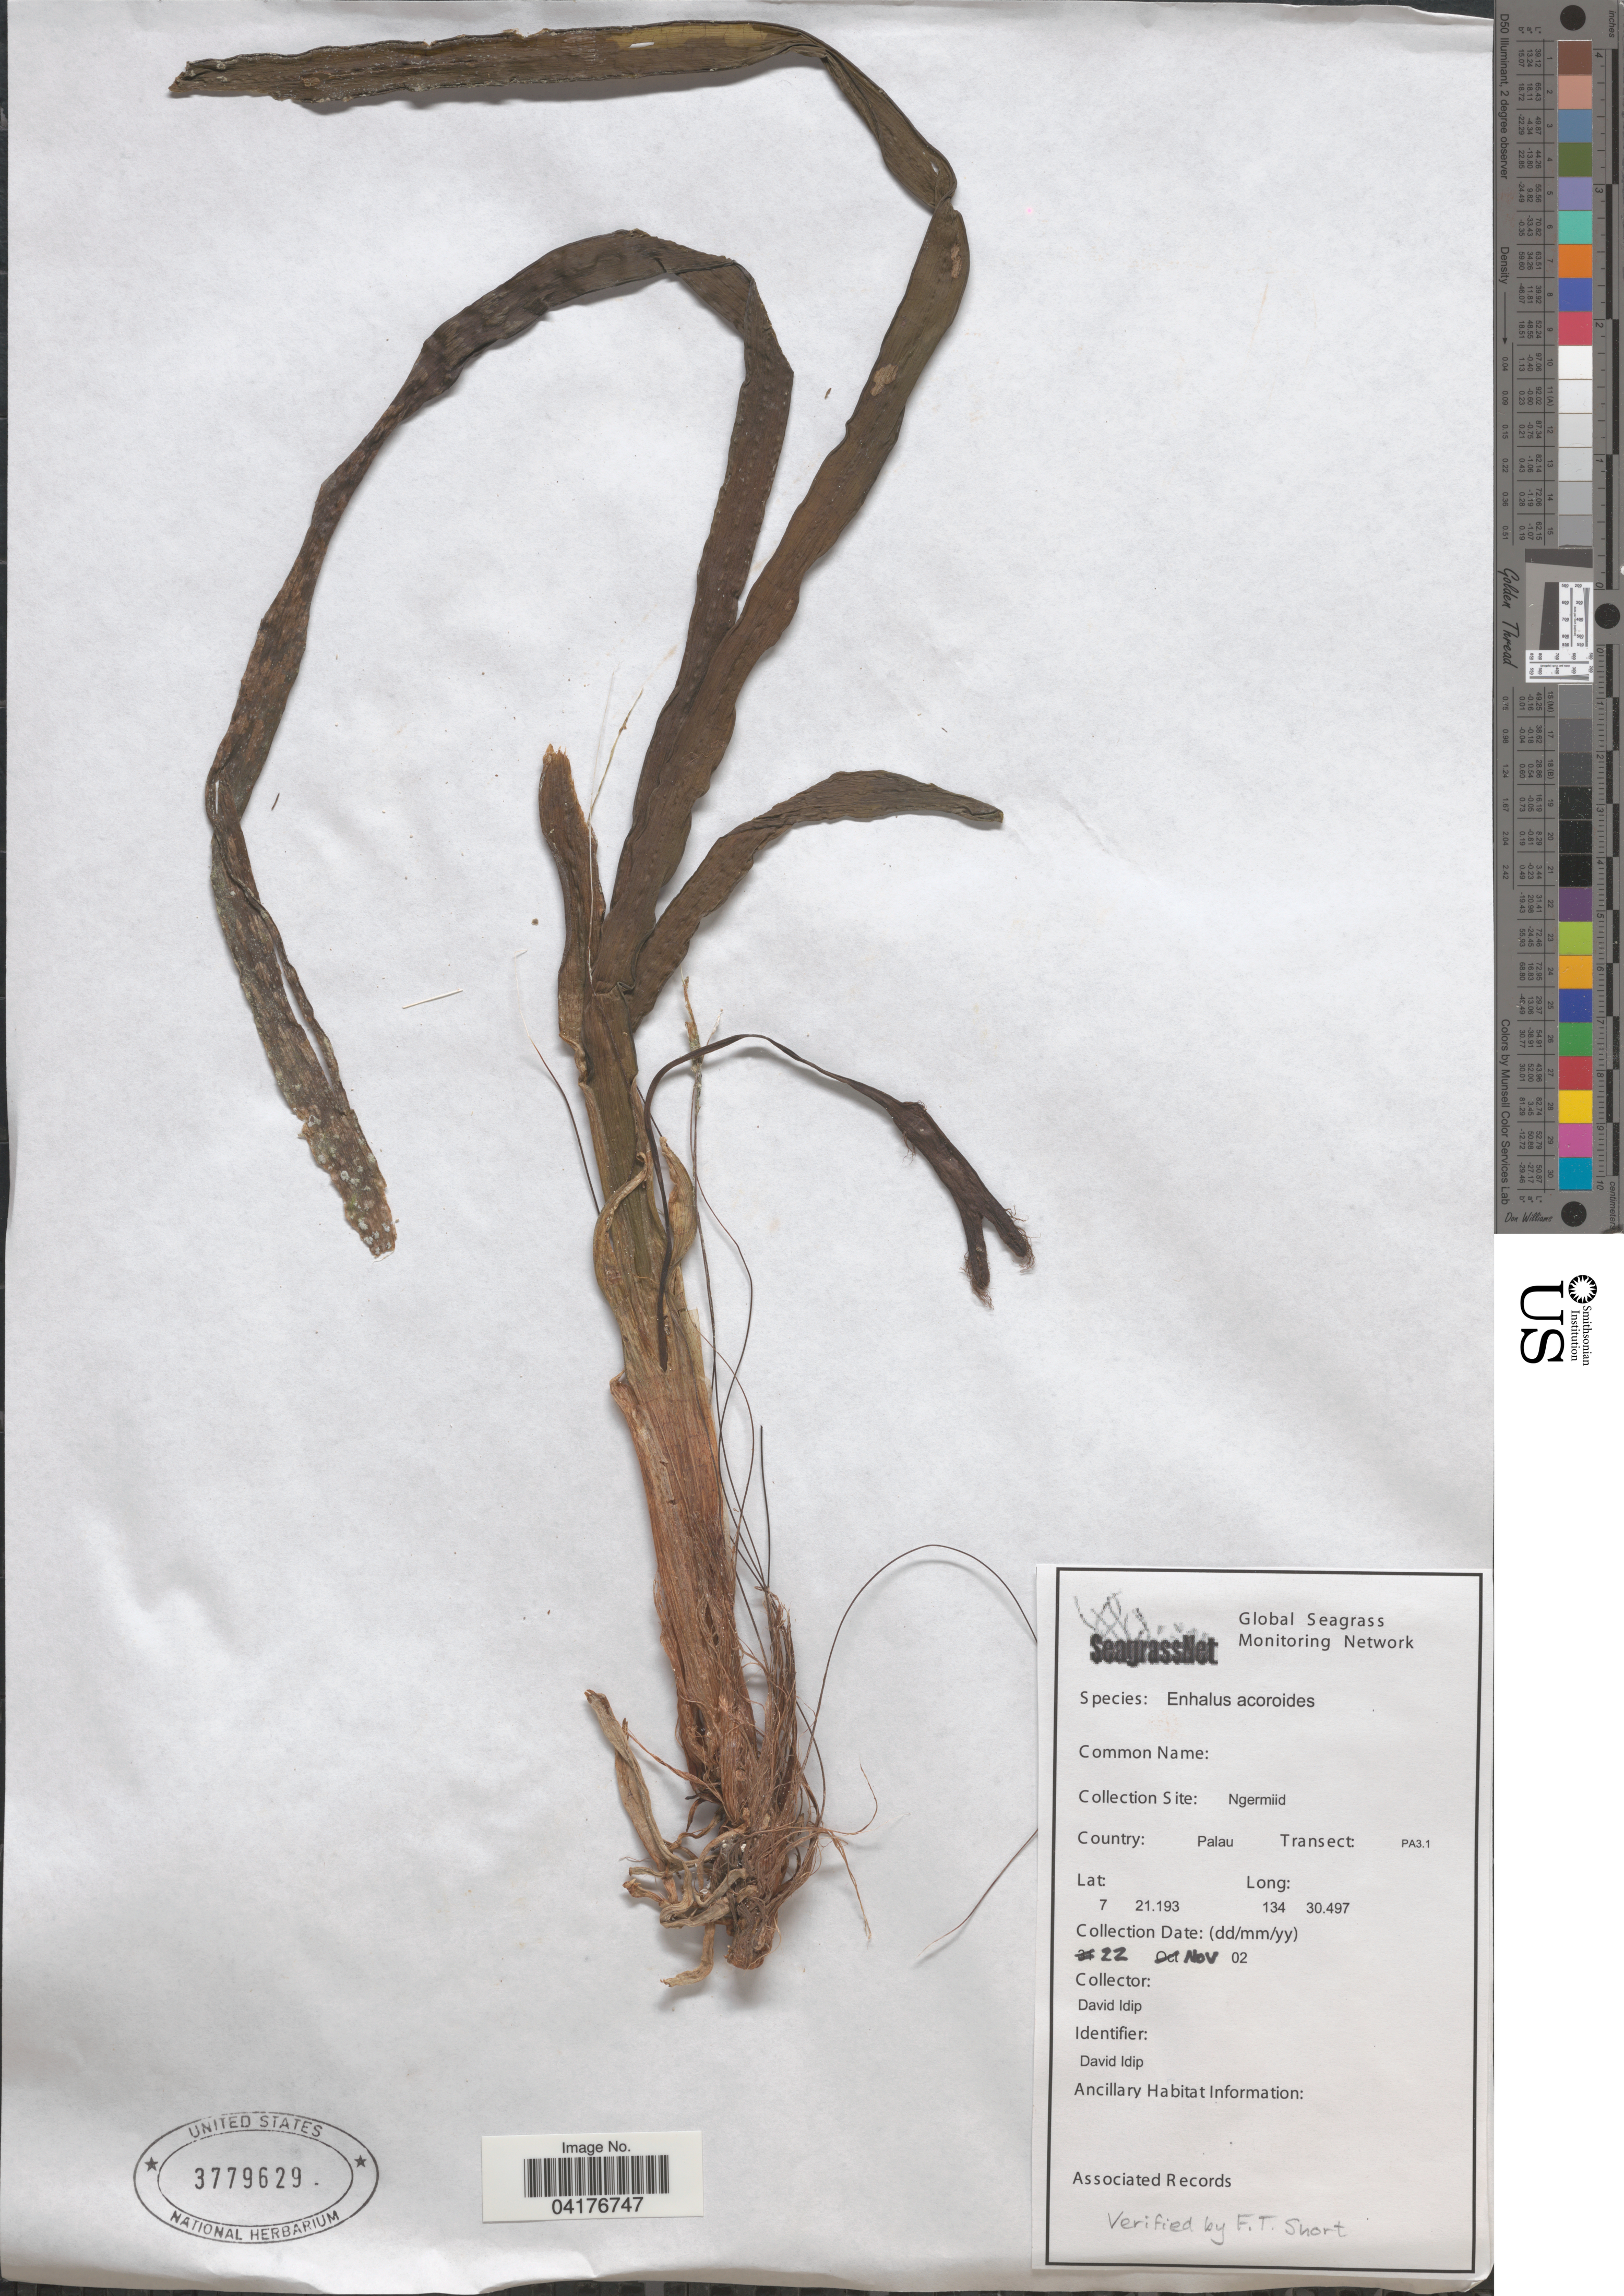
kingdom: Plantae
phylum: Tracheophyta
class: Liliopsida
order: Alismatales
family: Hydrocharitaceae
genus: Enhalus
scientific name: Enhalus acoroides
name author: (L. f.) Royle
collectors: D. Idip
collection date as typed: Transcribed d/m/y: 22/11/2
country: Palau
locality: Ngermiid. Palau. Transect: PA3.1.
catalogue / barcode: US 3779629